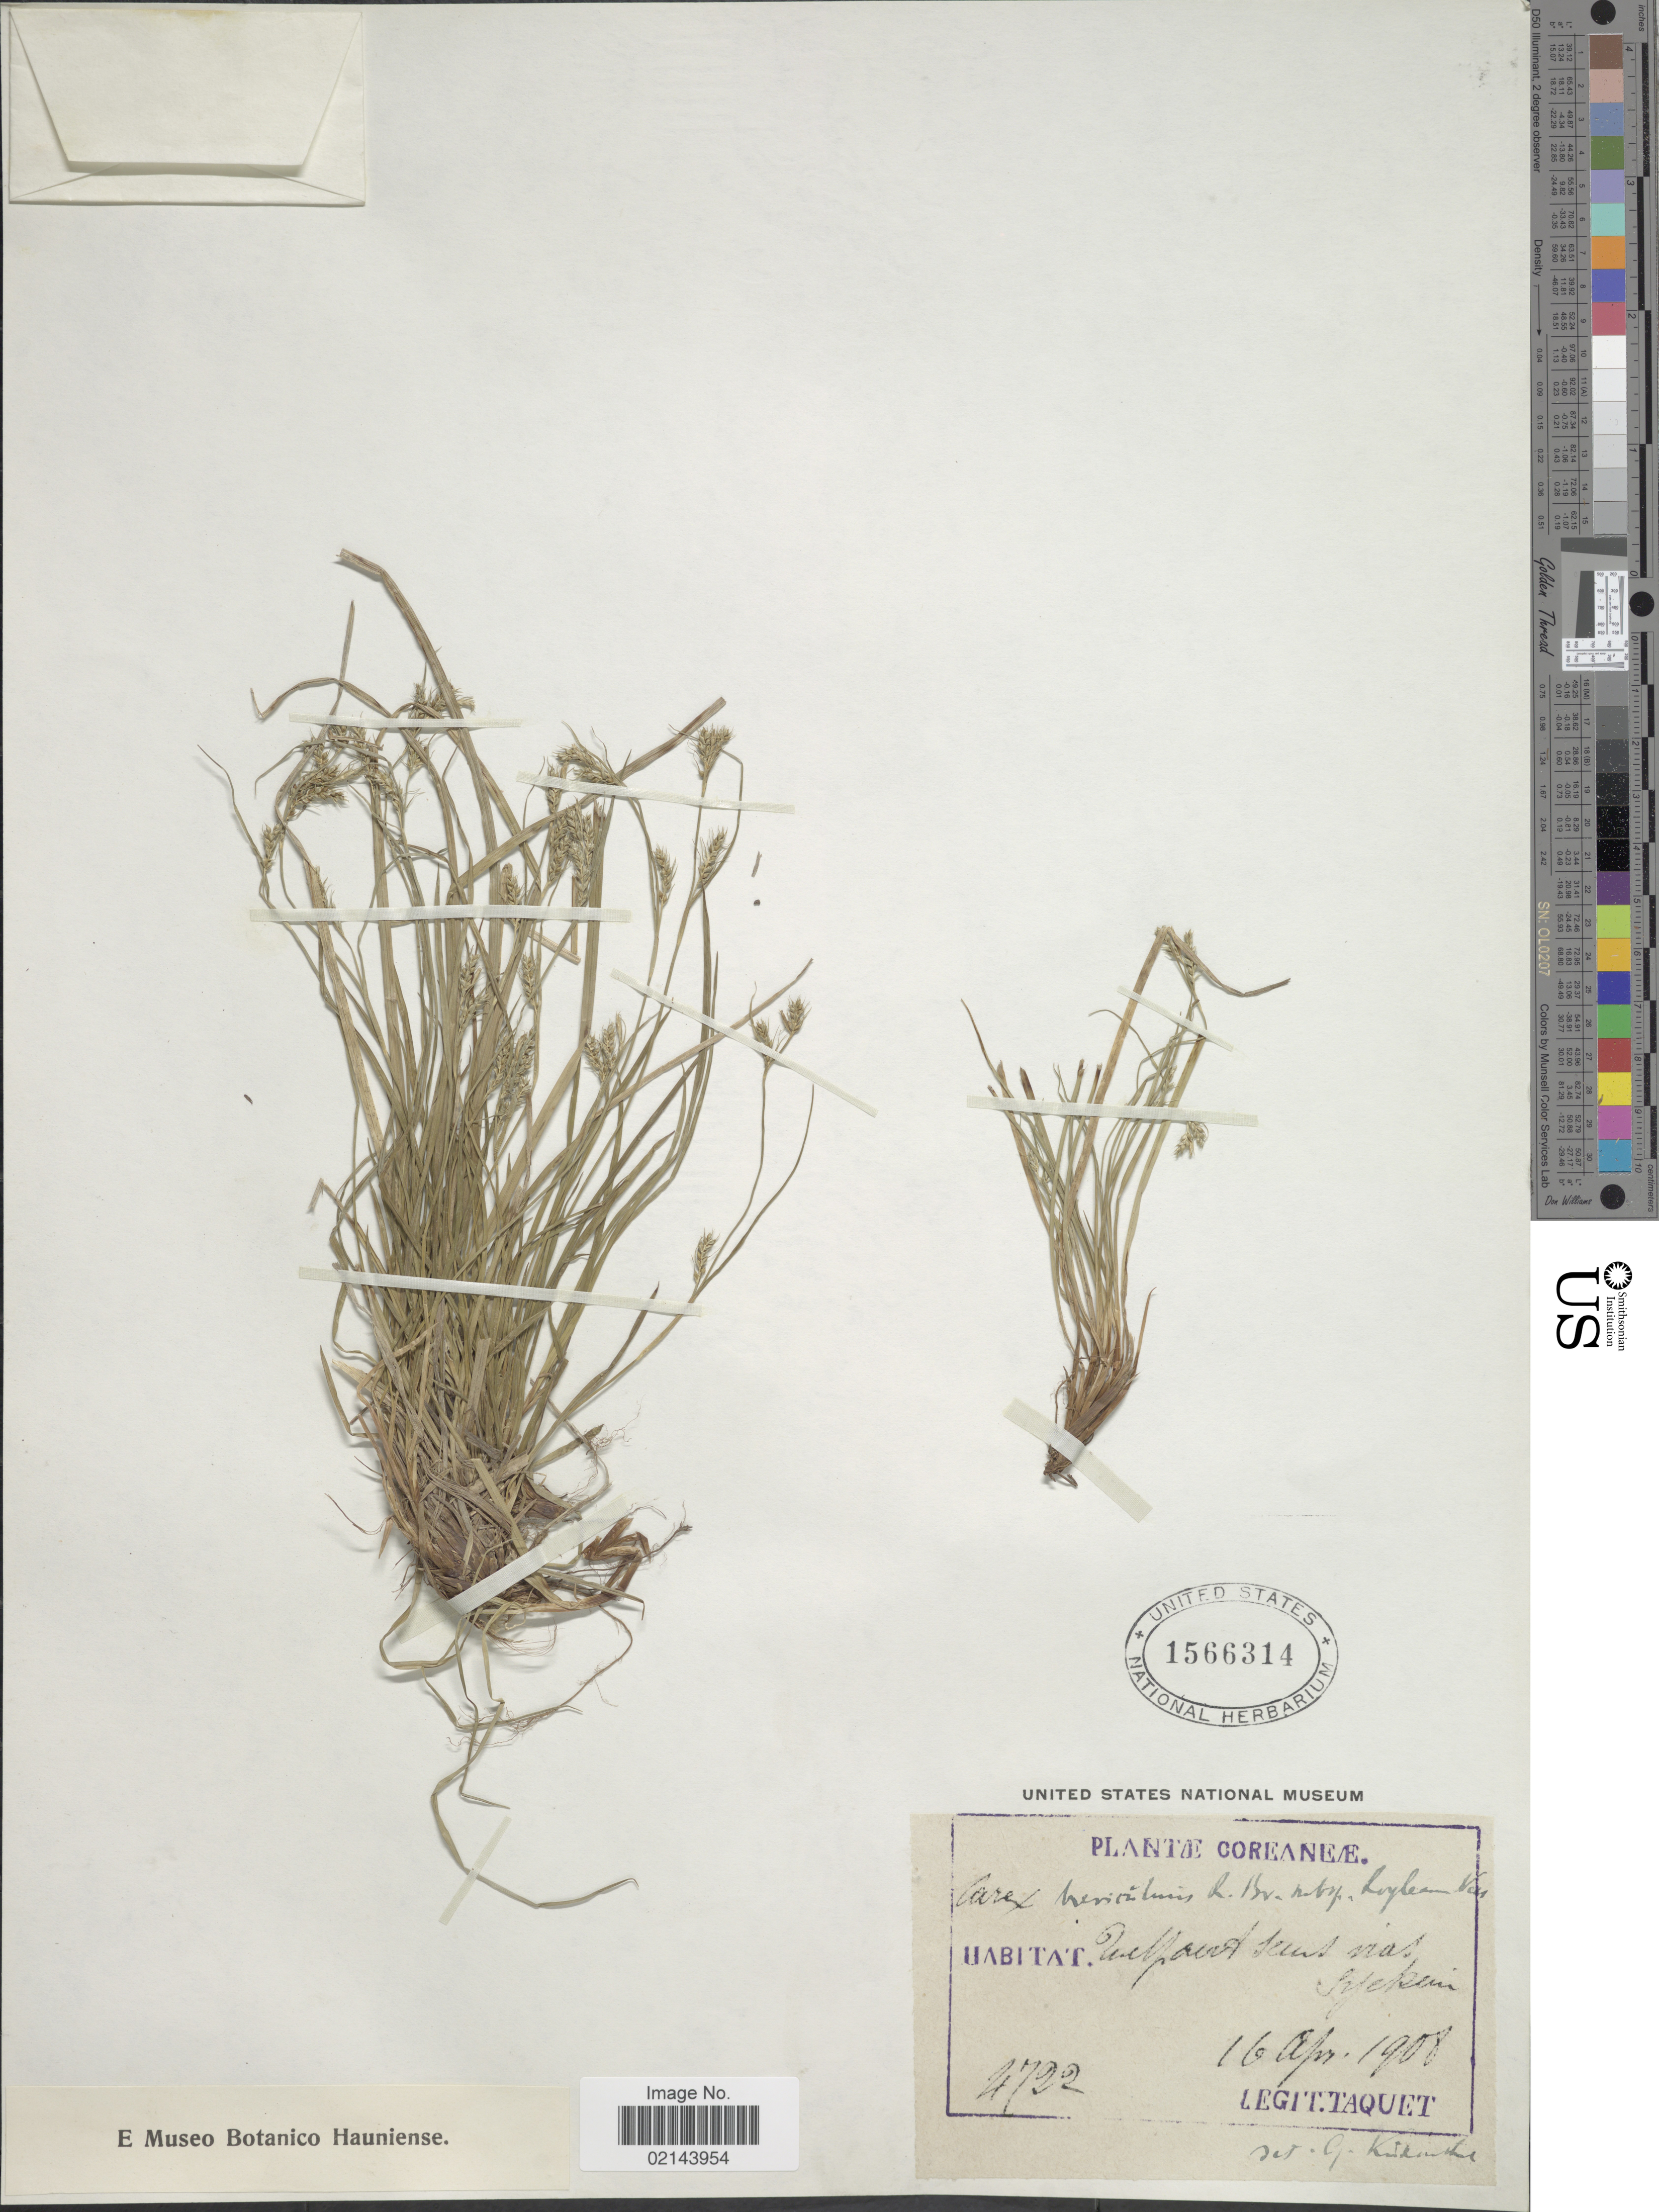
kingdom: Plantae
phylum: Tracheophyta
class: Liliopsida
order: Poales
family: Cyperaceae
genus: Carex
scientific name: Carex breviculmis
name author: R. Br.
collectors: Taquet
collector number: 4722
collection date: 1908-04-16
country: South Korea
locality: Coreaneae, Quelpart teurs vias Syekim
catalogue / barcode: US 1566314